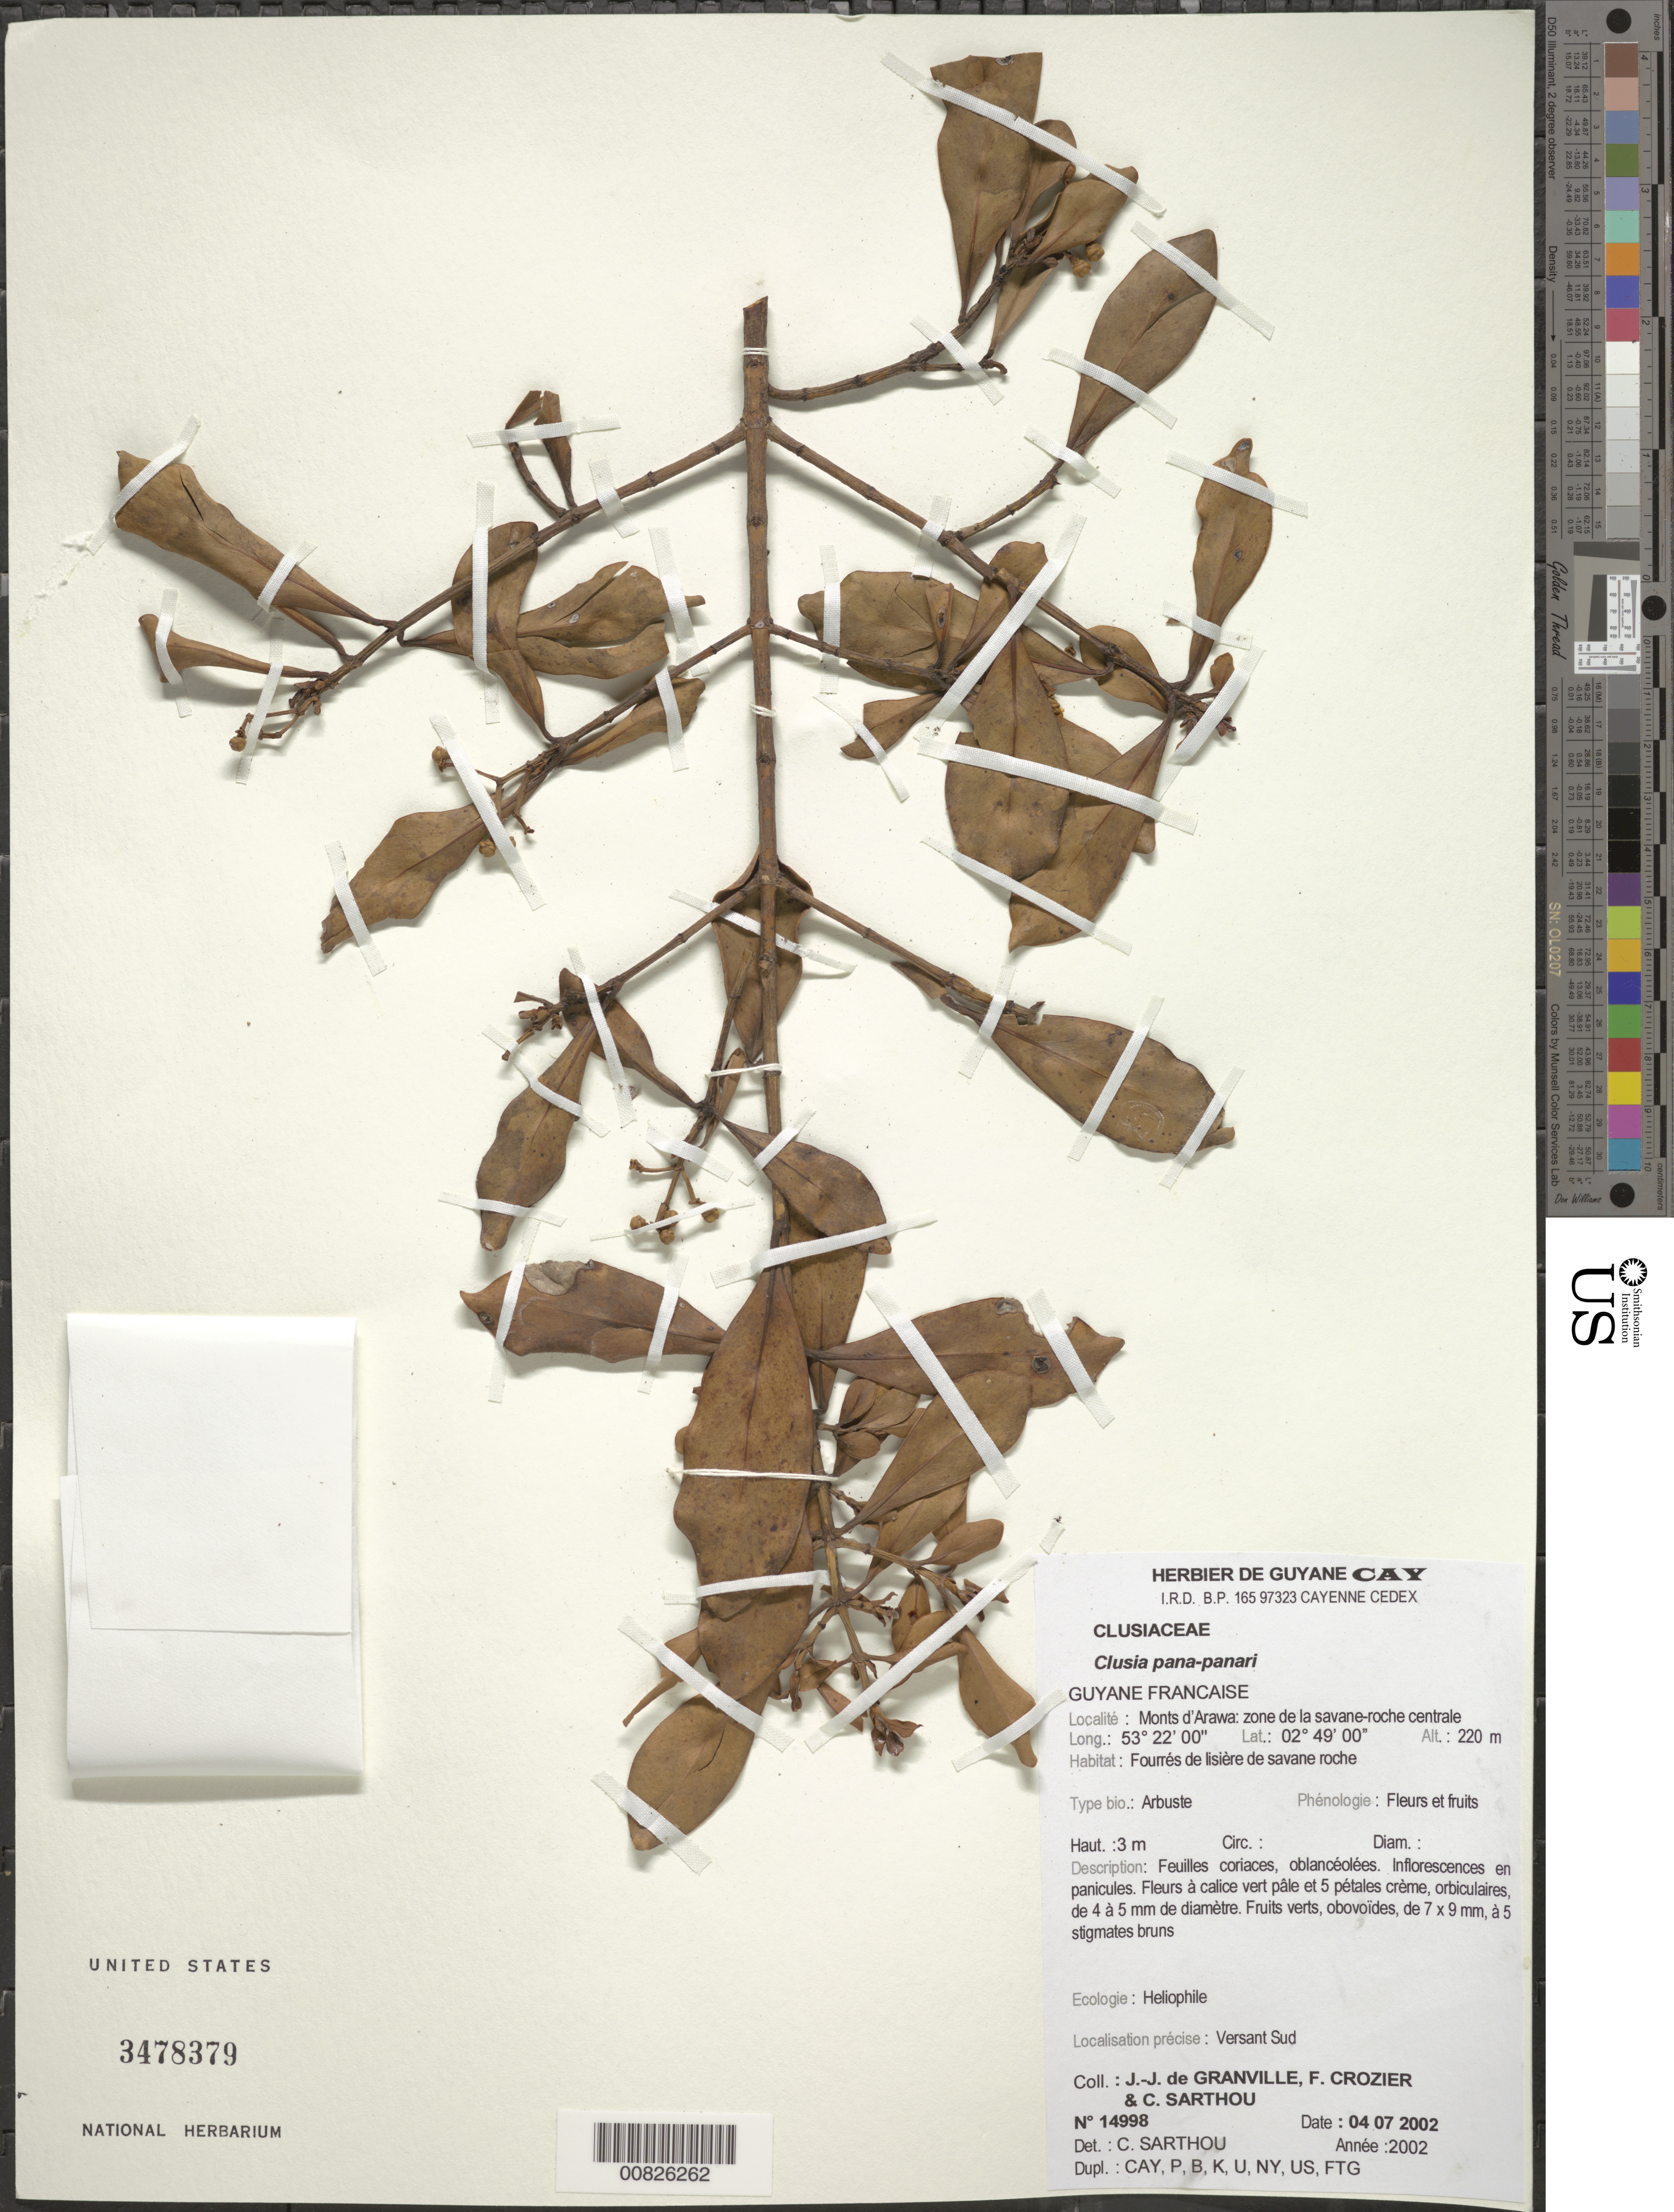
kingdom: Plantae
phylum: Tracheophyta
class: Magnoliopsida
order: Malpighiales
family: Clusiaceae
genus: Clusia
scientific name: Clusia panapanari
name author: (Aubl.) Choisy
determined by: Sarthou, C.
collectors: J.-J. de Granville, F. Crozier & C. Sarthou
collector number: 14998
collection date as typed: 4-Jul-02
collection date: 2002-07-04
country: French Guiana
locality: Monts d'Arawa, zone de la savane-roche centrale, versant sud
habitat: Fourrés de lisière de savane roche; heliophile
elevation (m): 220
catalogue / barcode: US 3478379